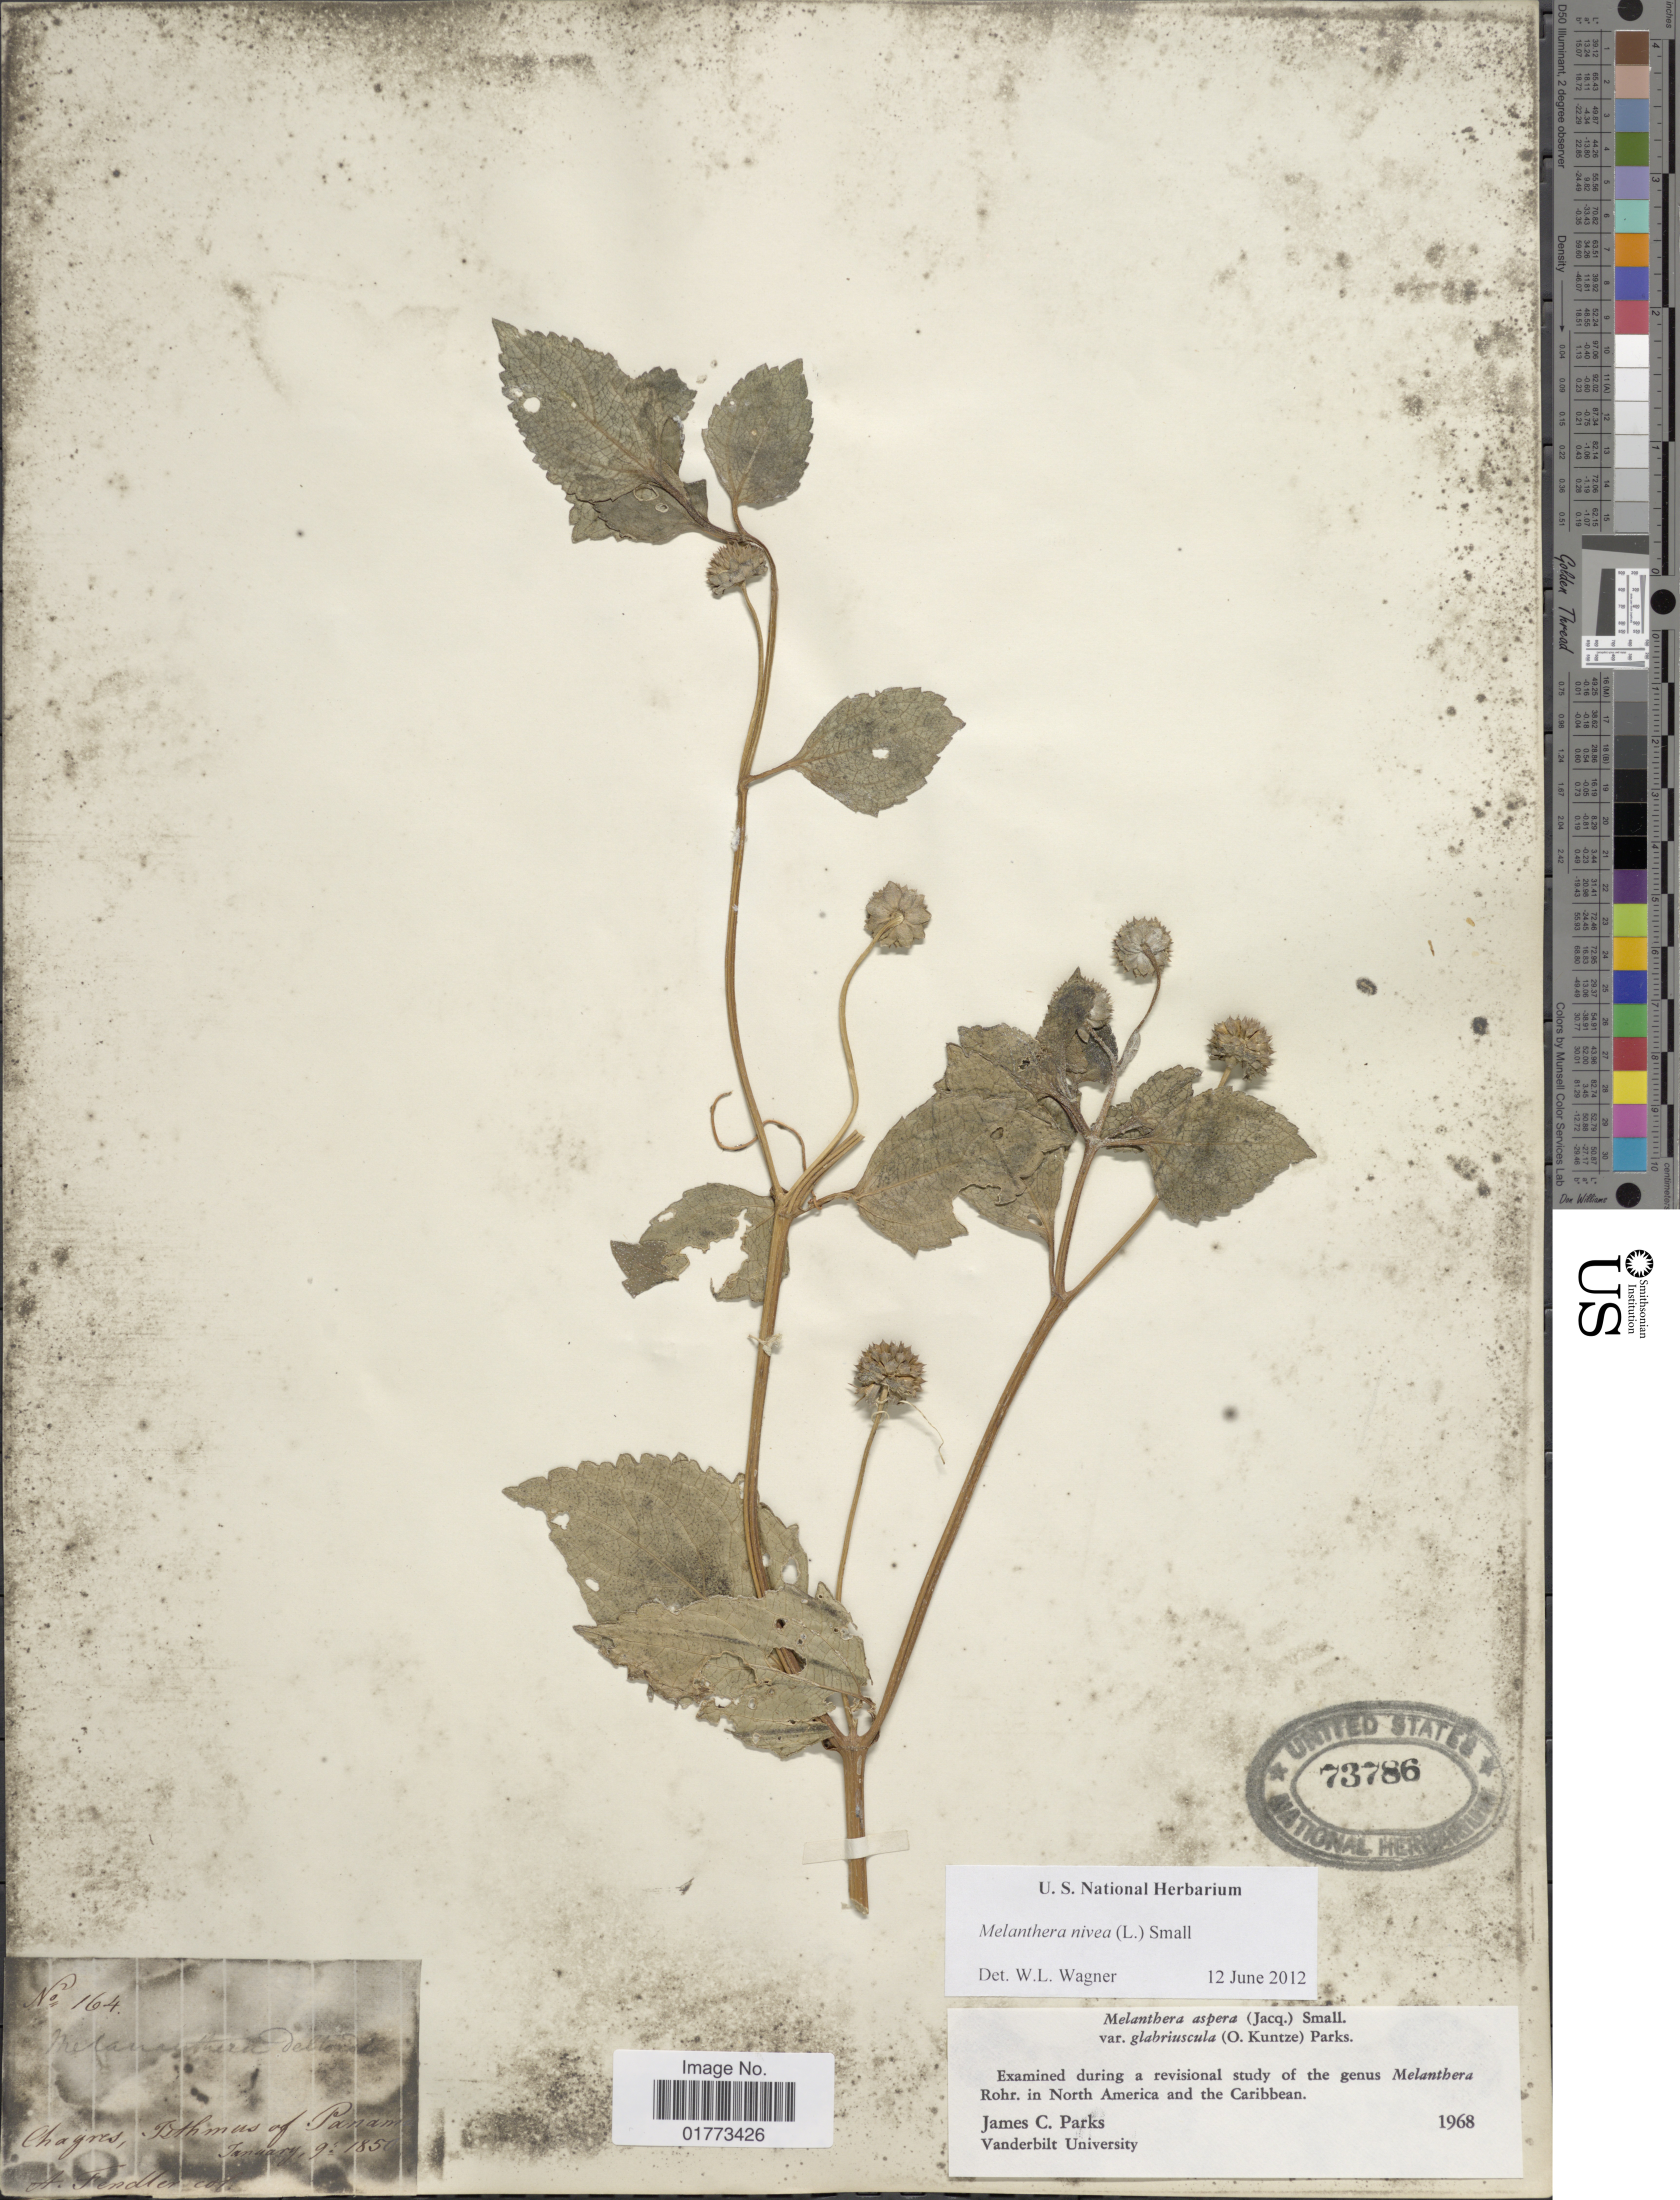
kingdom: Plantae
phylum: Tracheophyta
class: Magnoliopsida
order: Asterales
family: Asteraceae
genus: Melanthera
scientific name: Melanthera nivea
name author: (L.) Small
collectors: A. Fendler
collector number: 164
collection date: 1850-01-09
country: Panama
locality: Chagres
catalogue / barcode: US 73786